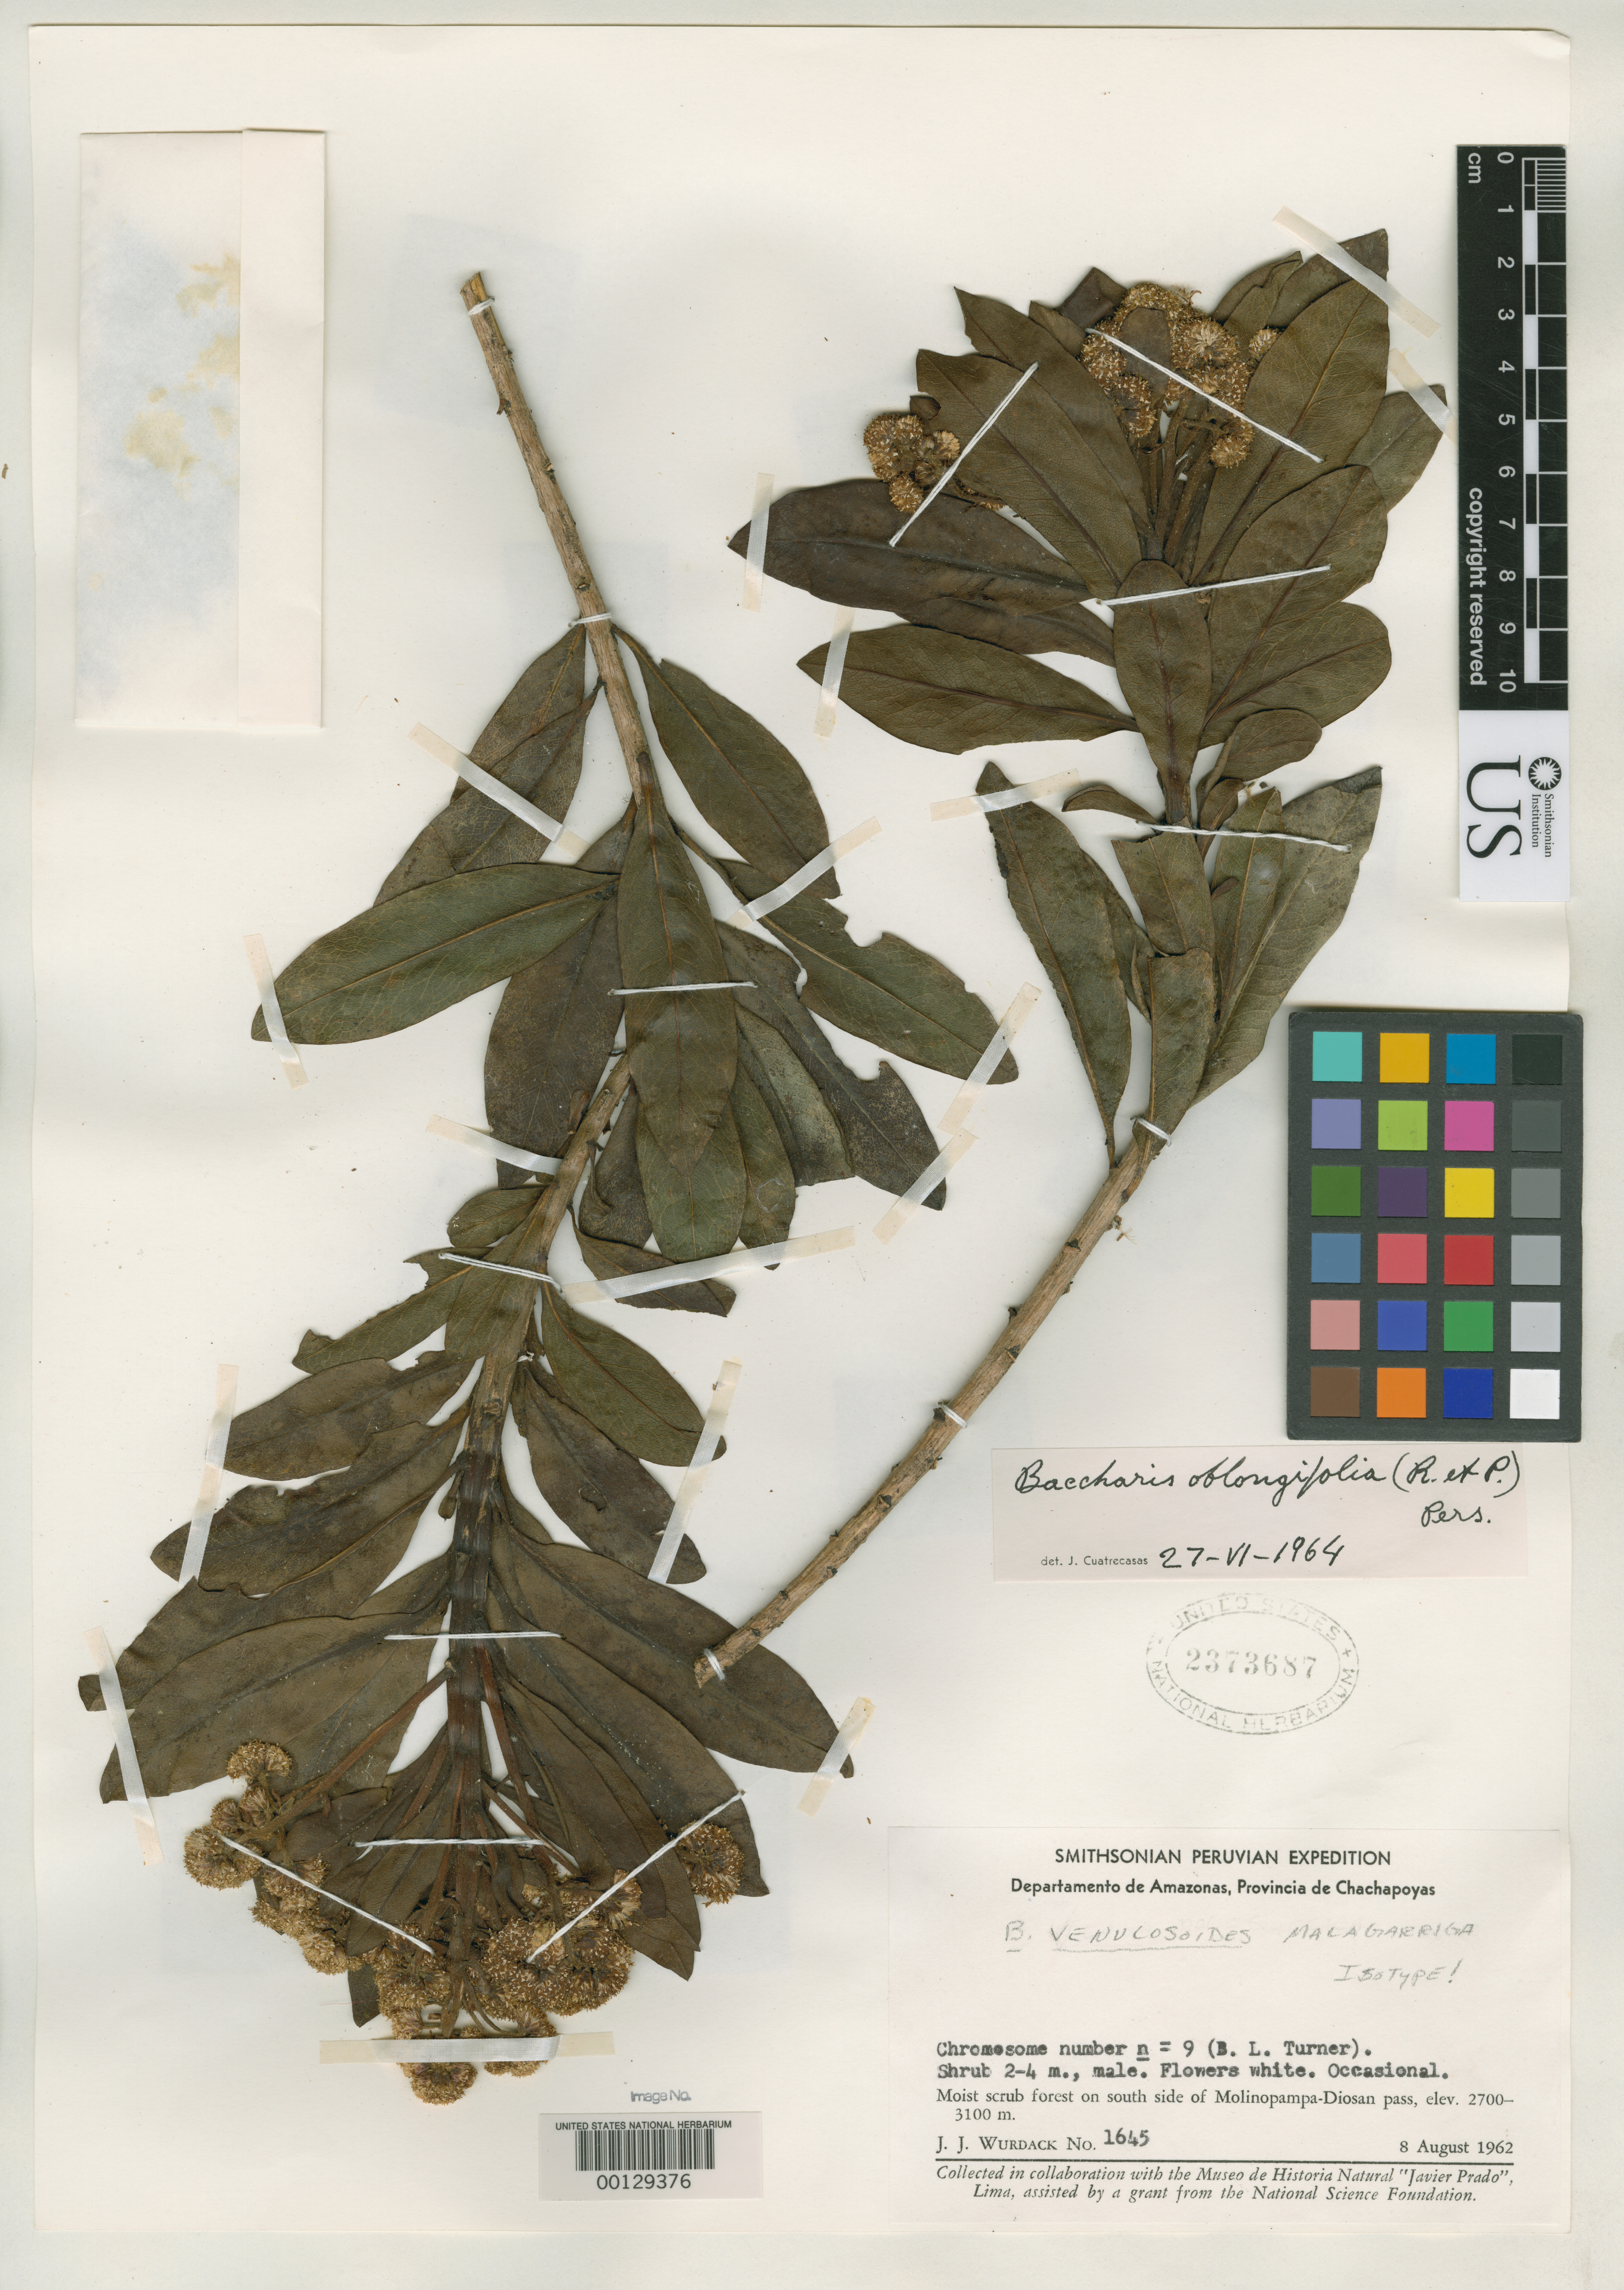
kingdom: Plantae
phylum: Tracheophyta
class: Magnoliopsida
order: Asterales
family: Asteraceae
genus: Baccharis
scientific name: Baccharis venulosoides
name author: Malag.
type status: Isotype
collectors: J. J. Wurdack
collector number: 1645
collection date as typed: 08 Aug 1962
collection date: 1962-08-08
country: Peru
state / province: Amazonas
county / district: Chachapoyas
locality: S side of Molinopampa-Diosan Pass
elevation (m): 2700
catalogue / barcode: US 2373687